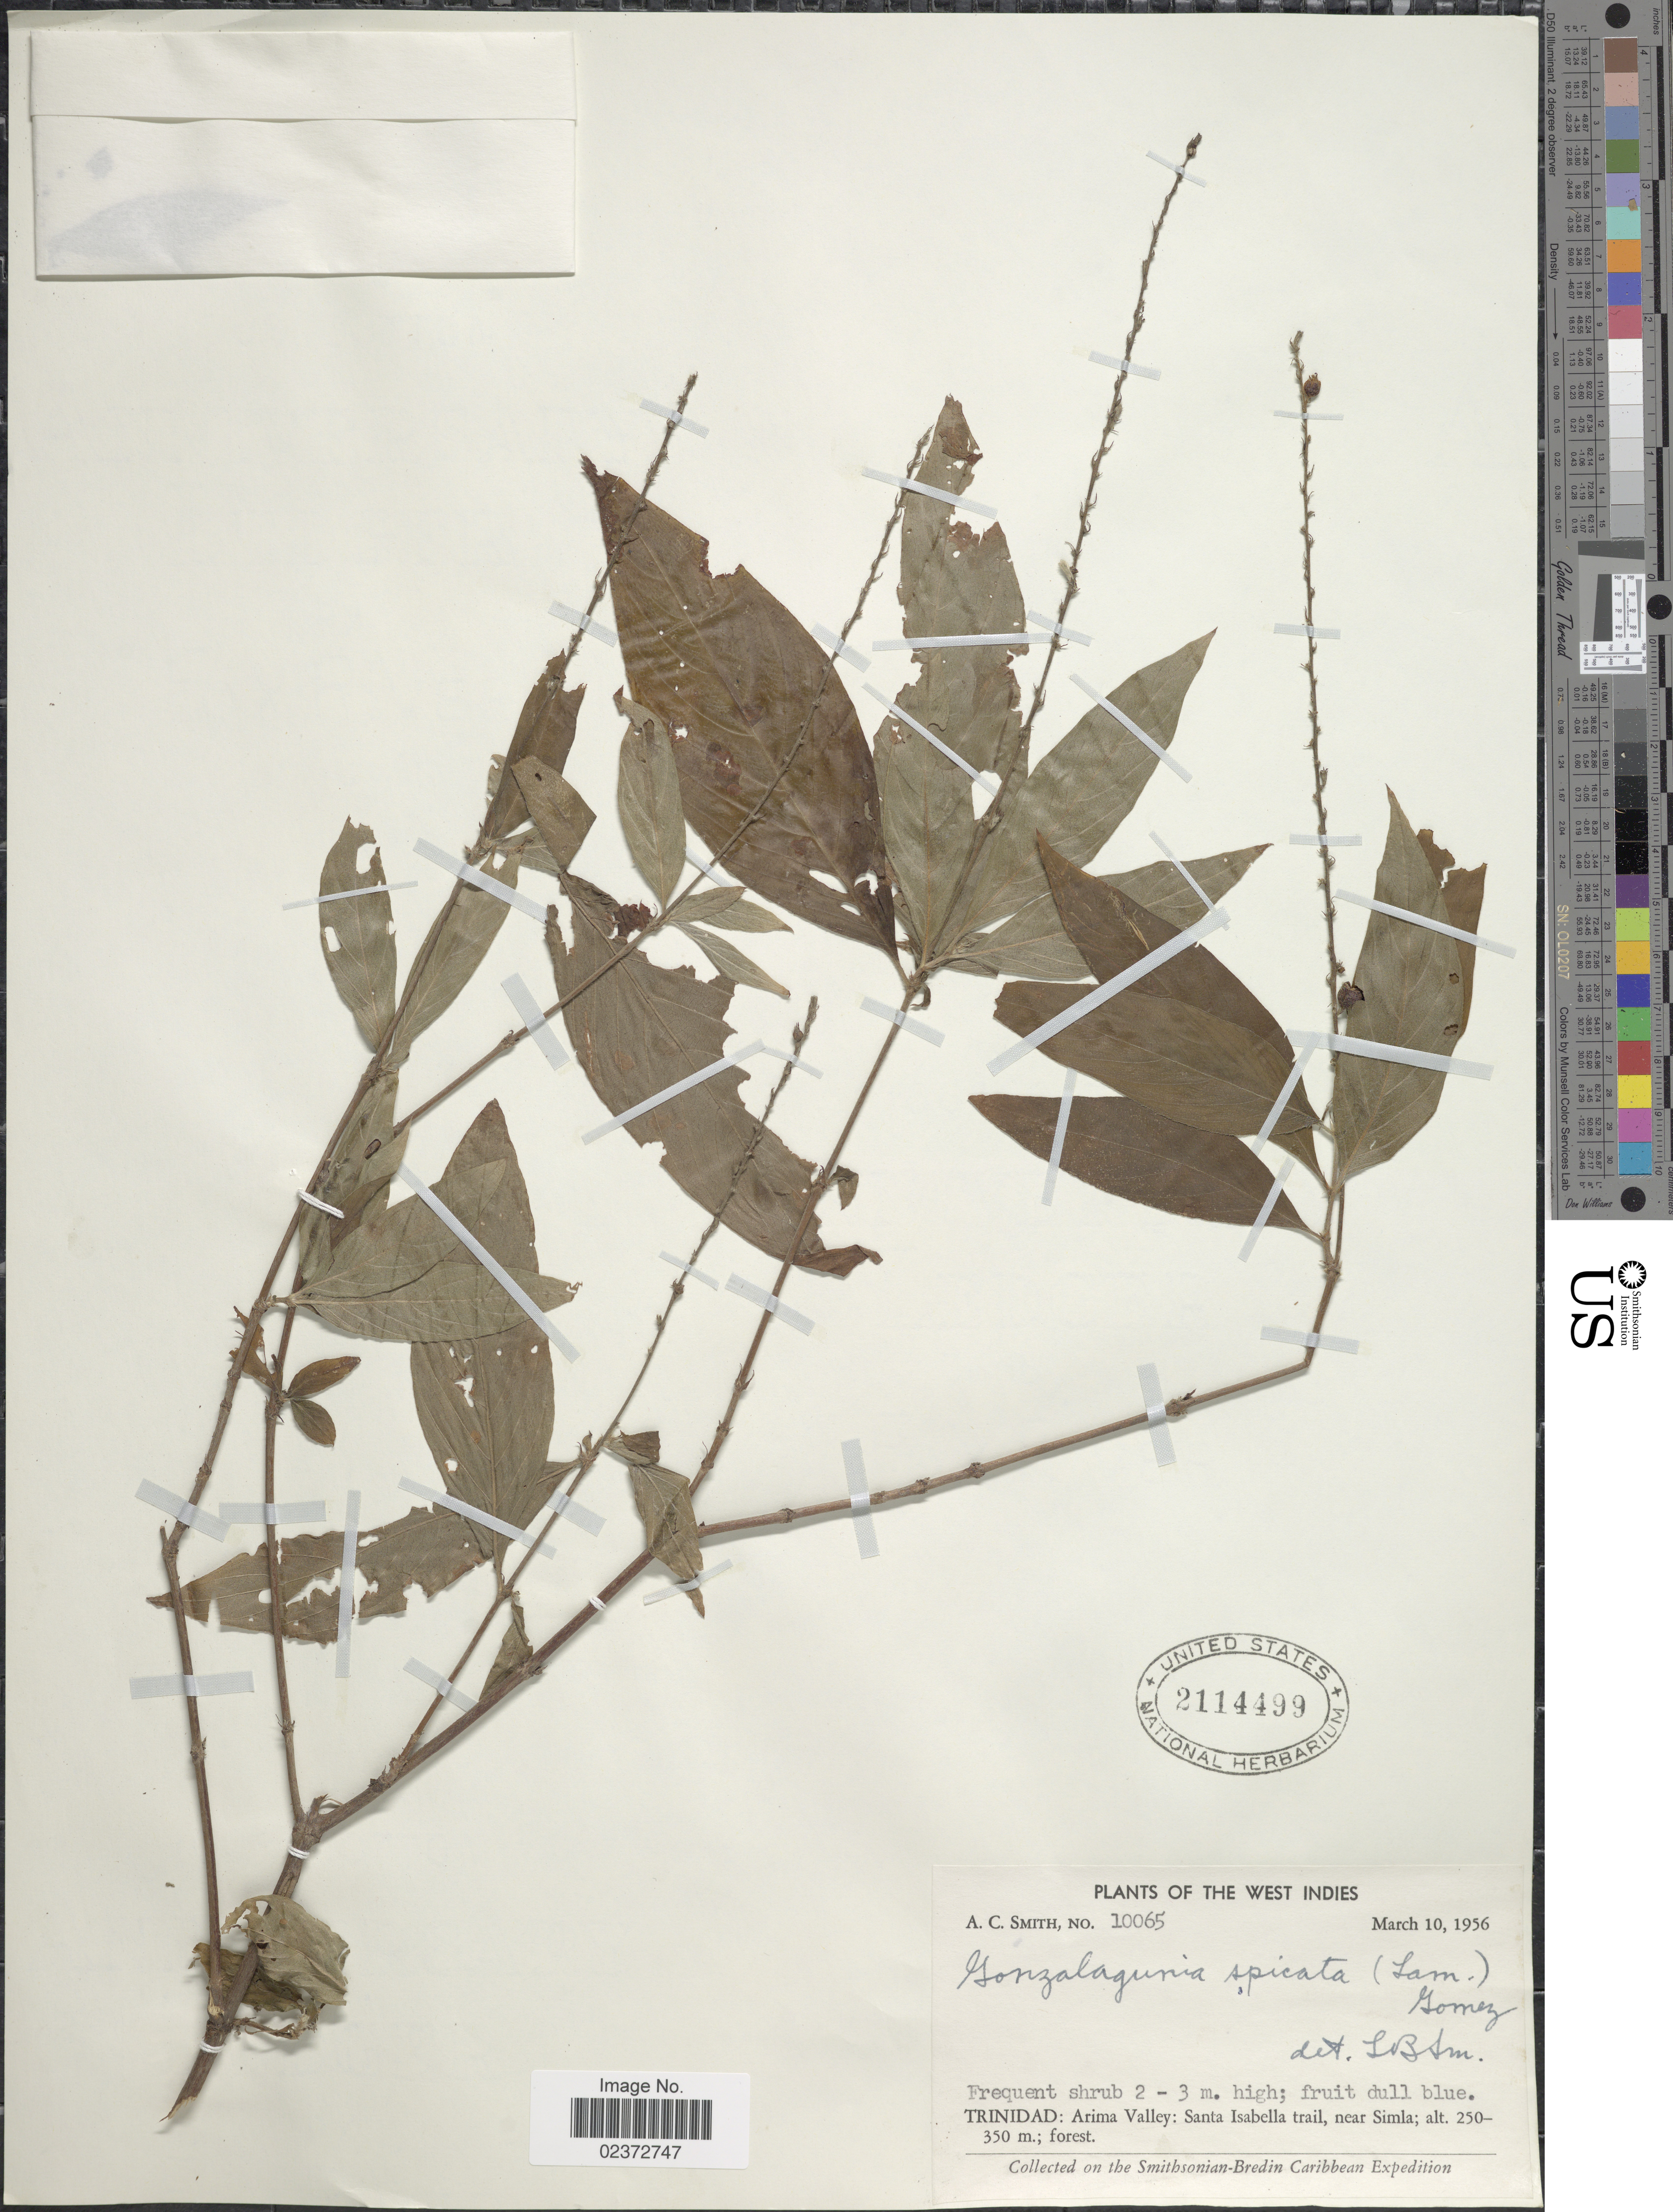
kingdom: Plantae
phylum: Tracheophyta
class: Magnoliopsida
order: Gentianales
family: Rubiaceae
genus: Gonzalagunia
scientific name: Gonzalagunia spicata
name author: (Lam.) M. Gómez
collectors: A. C. Smith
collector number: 10065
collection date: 1956-03-10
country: Trinidad and Tobago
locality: West Indies. Trinidad: Arima Valley: Santa Isabella trail, near Simla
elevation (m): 250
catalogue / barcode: US 2114499